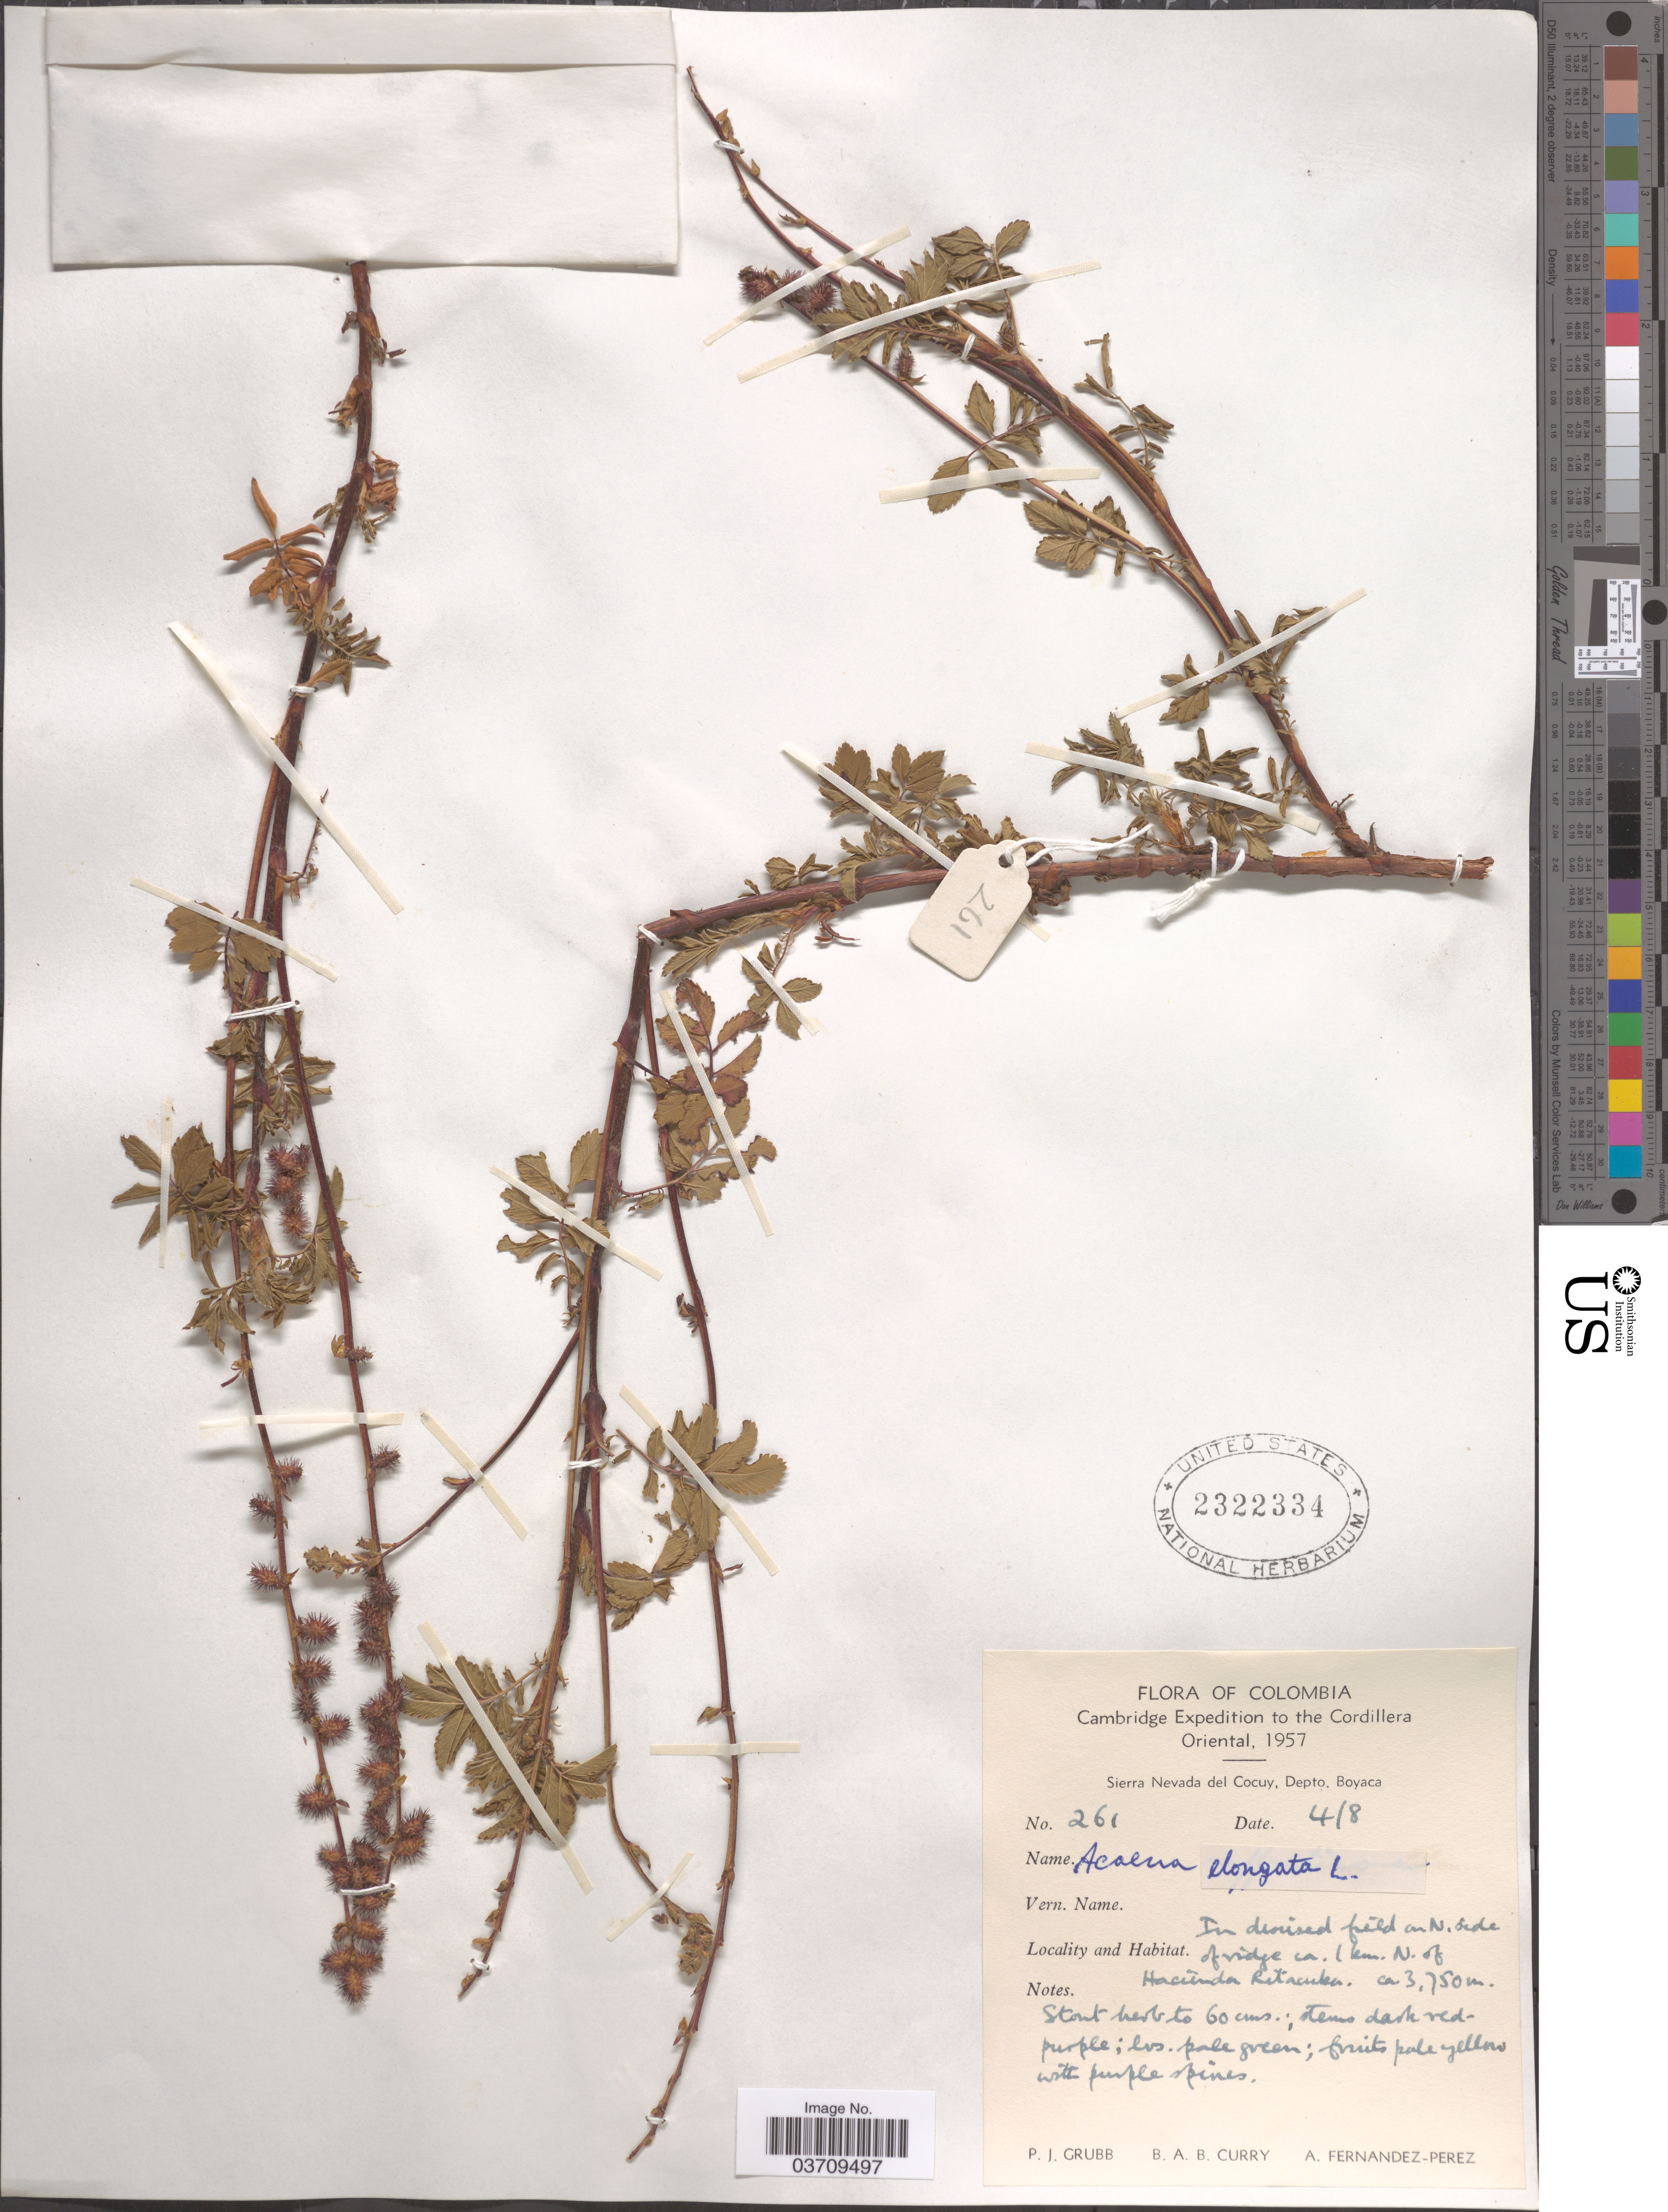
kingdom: Plantae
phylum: Tracheophyta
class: Magnoliopsida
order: Rosales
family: Rosaceae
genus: Acaena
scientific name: Acaena elongata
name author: L.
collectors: P. J. Grubb, B. A. B. Curry & A. Fernández-Pérez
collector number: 261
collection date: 1957-08-04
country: Colombia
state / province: Boyacá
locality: Cordillera Oriental. Sierra Nevada del Cocuy, Depto. Boyaca. N. side of ridge ca. 1 km. N. of Hacienda Ritacuba.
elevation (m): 3750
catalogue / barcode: US 2322334